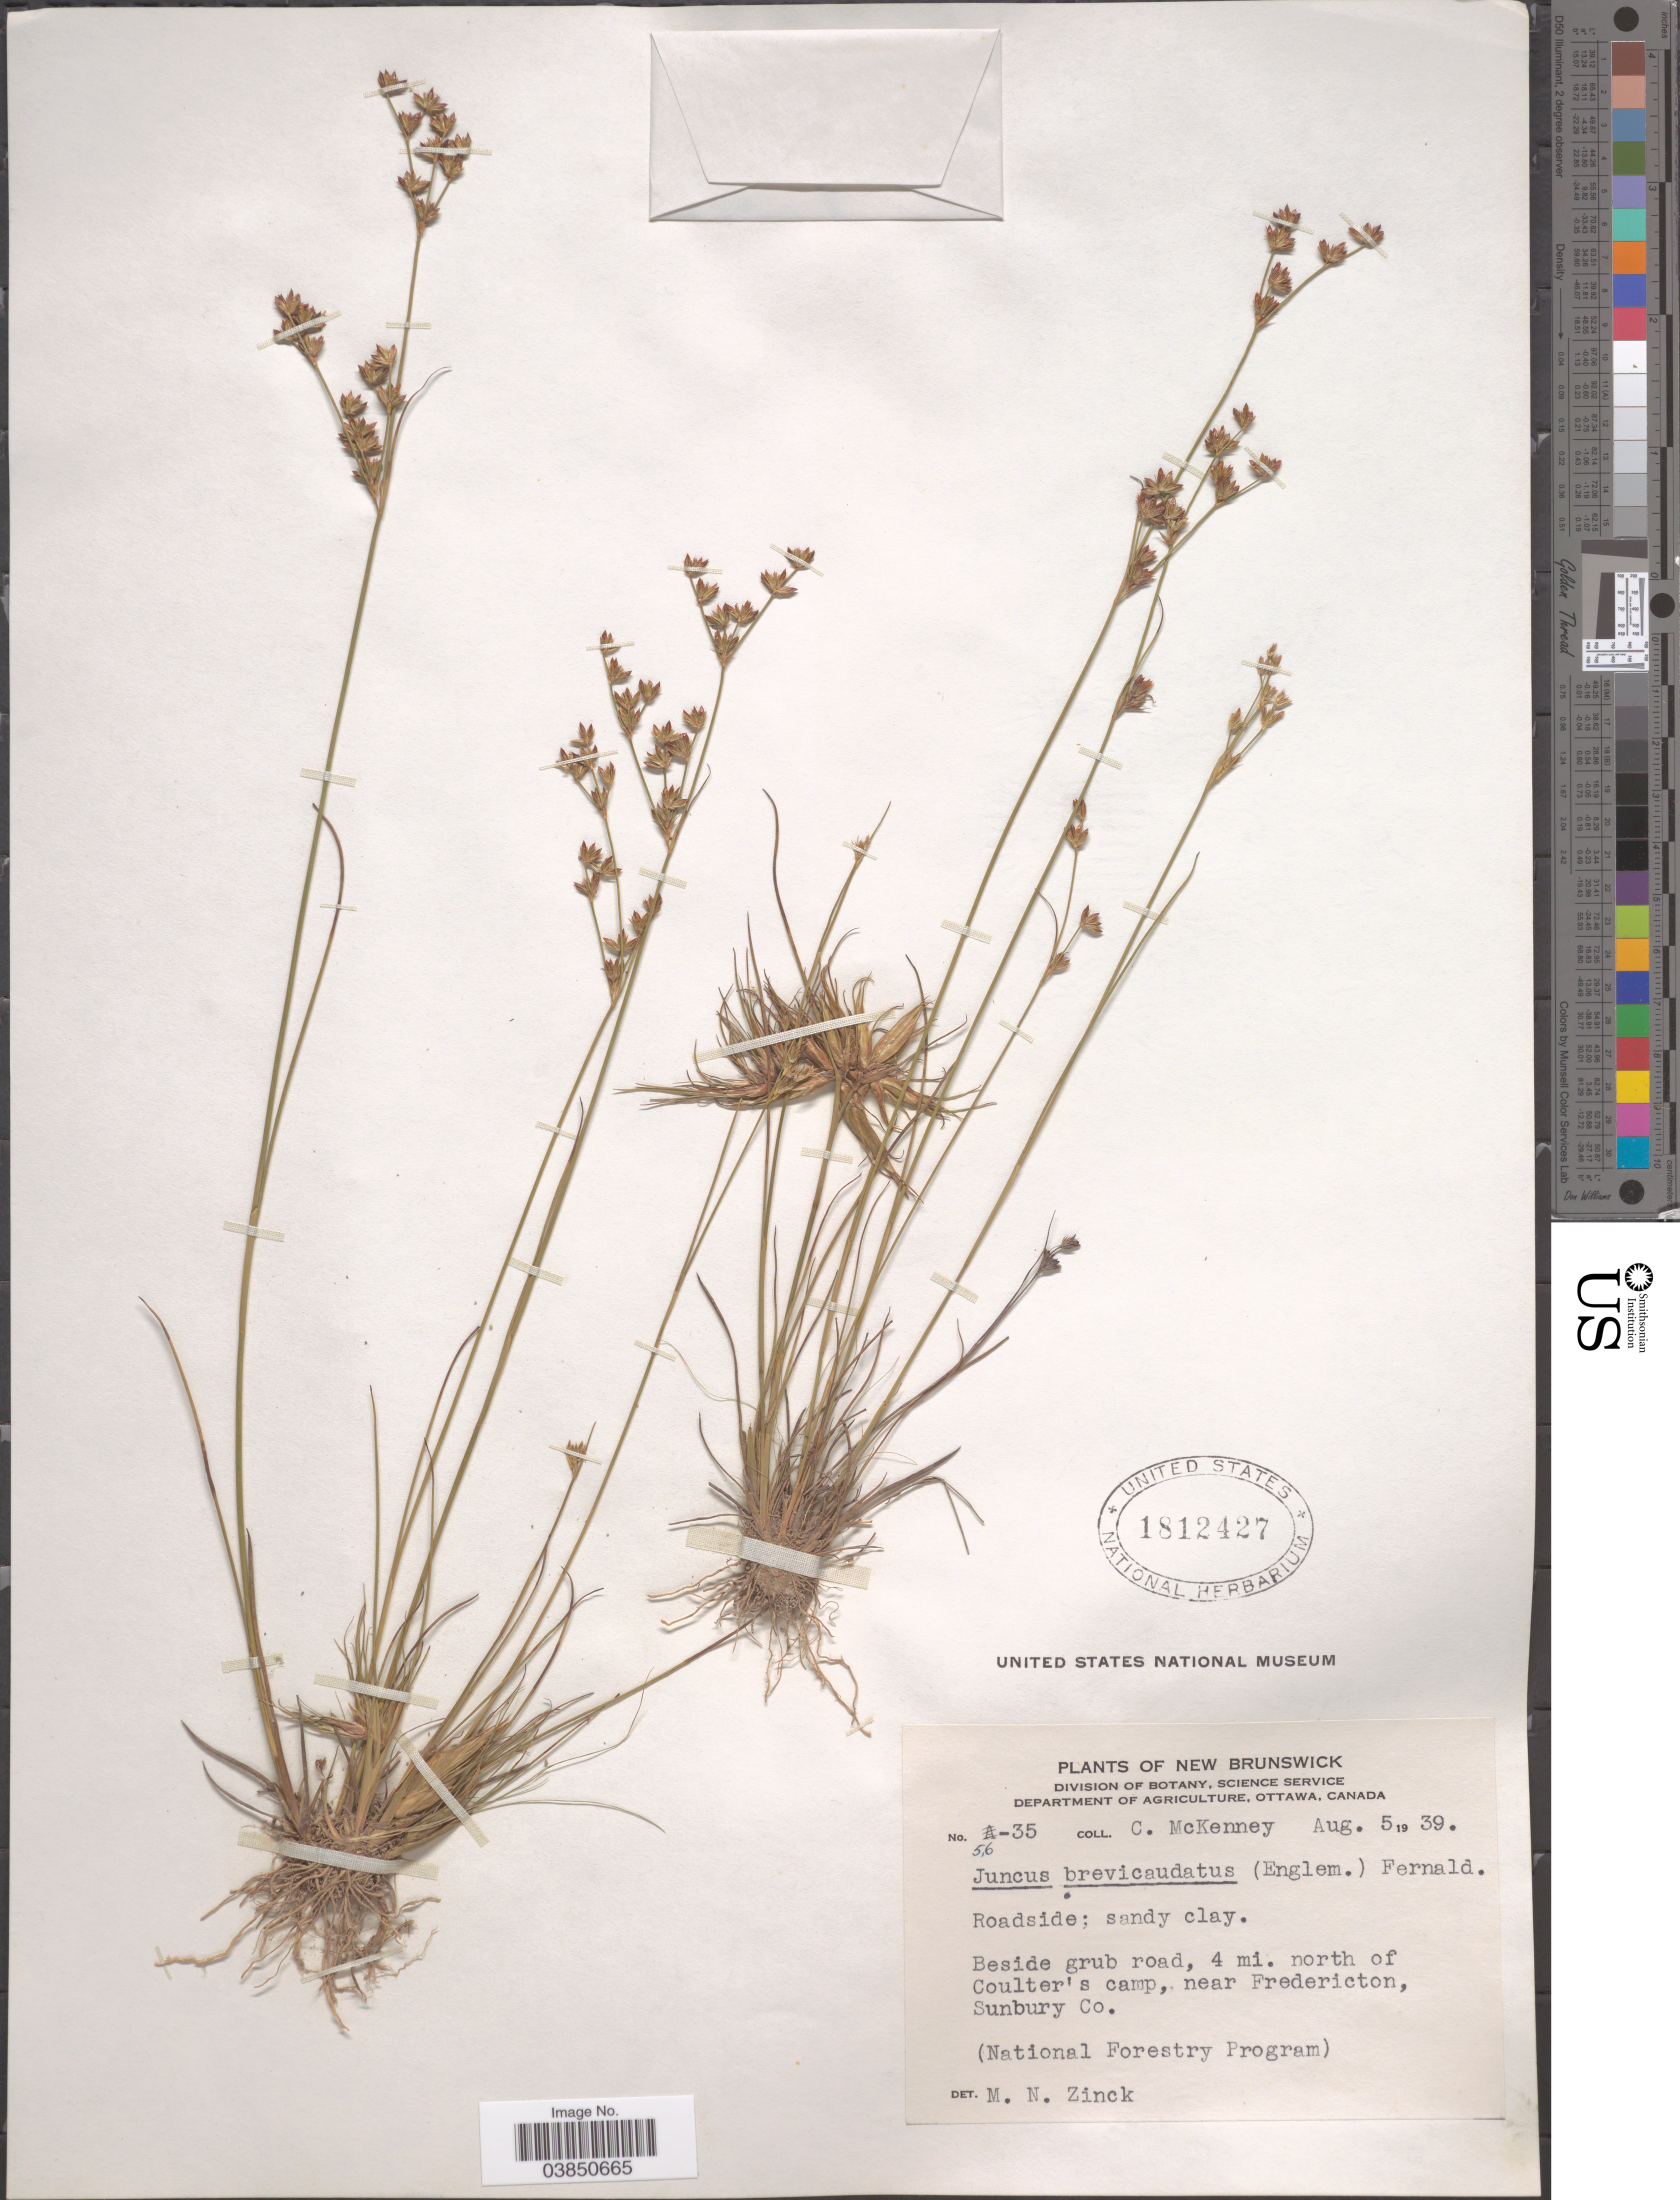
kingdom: Plantae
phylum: Tracheophyta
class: Liliopsida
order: Poales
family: Juncaceae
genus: Juncus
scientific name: Juncus brevicaudatus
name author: (Engelm.) Fernald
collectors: C. McKenney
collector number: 56-35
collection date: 1939-08-05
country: Canada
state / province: New Brunswick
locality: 4 mi. north of Coulter's camp, near Fredericton, Sunbury Co. (National Forestry Program).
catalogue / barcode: US 1812427